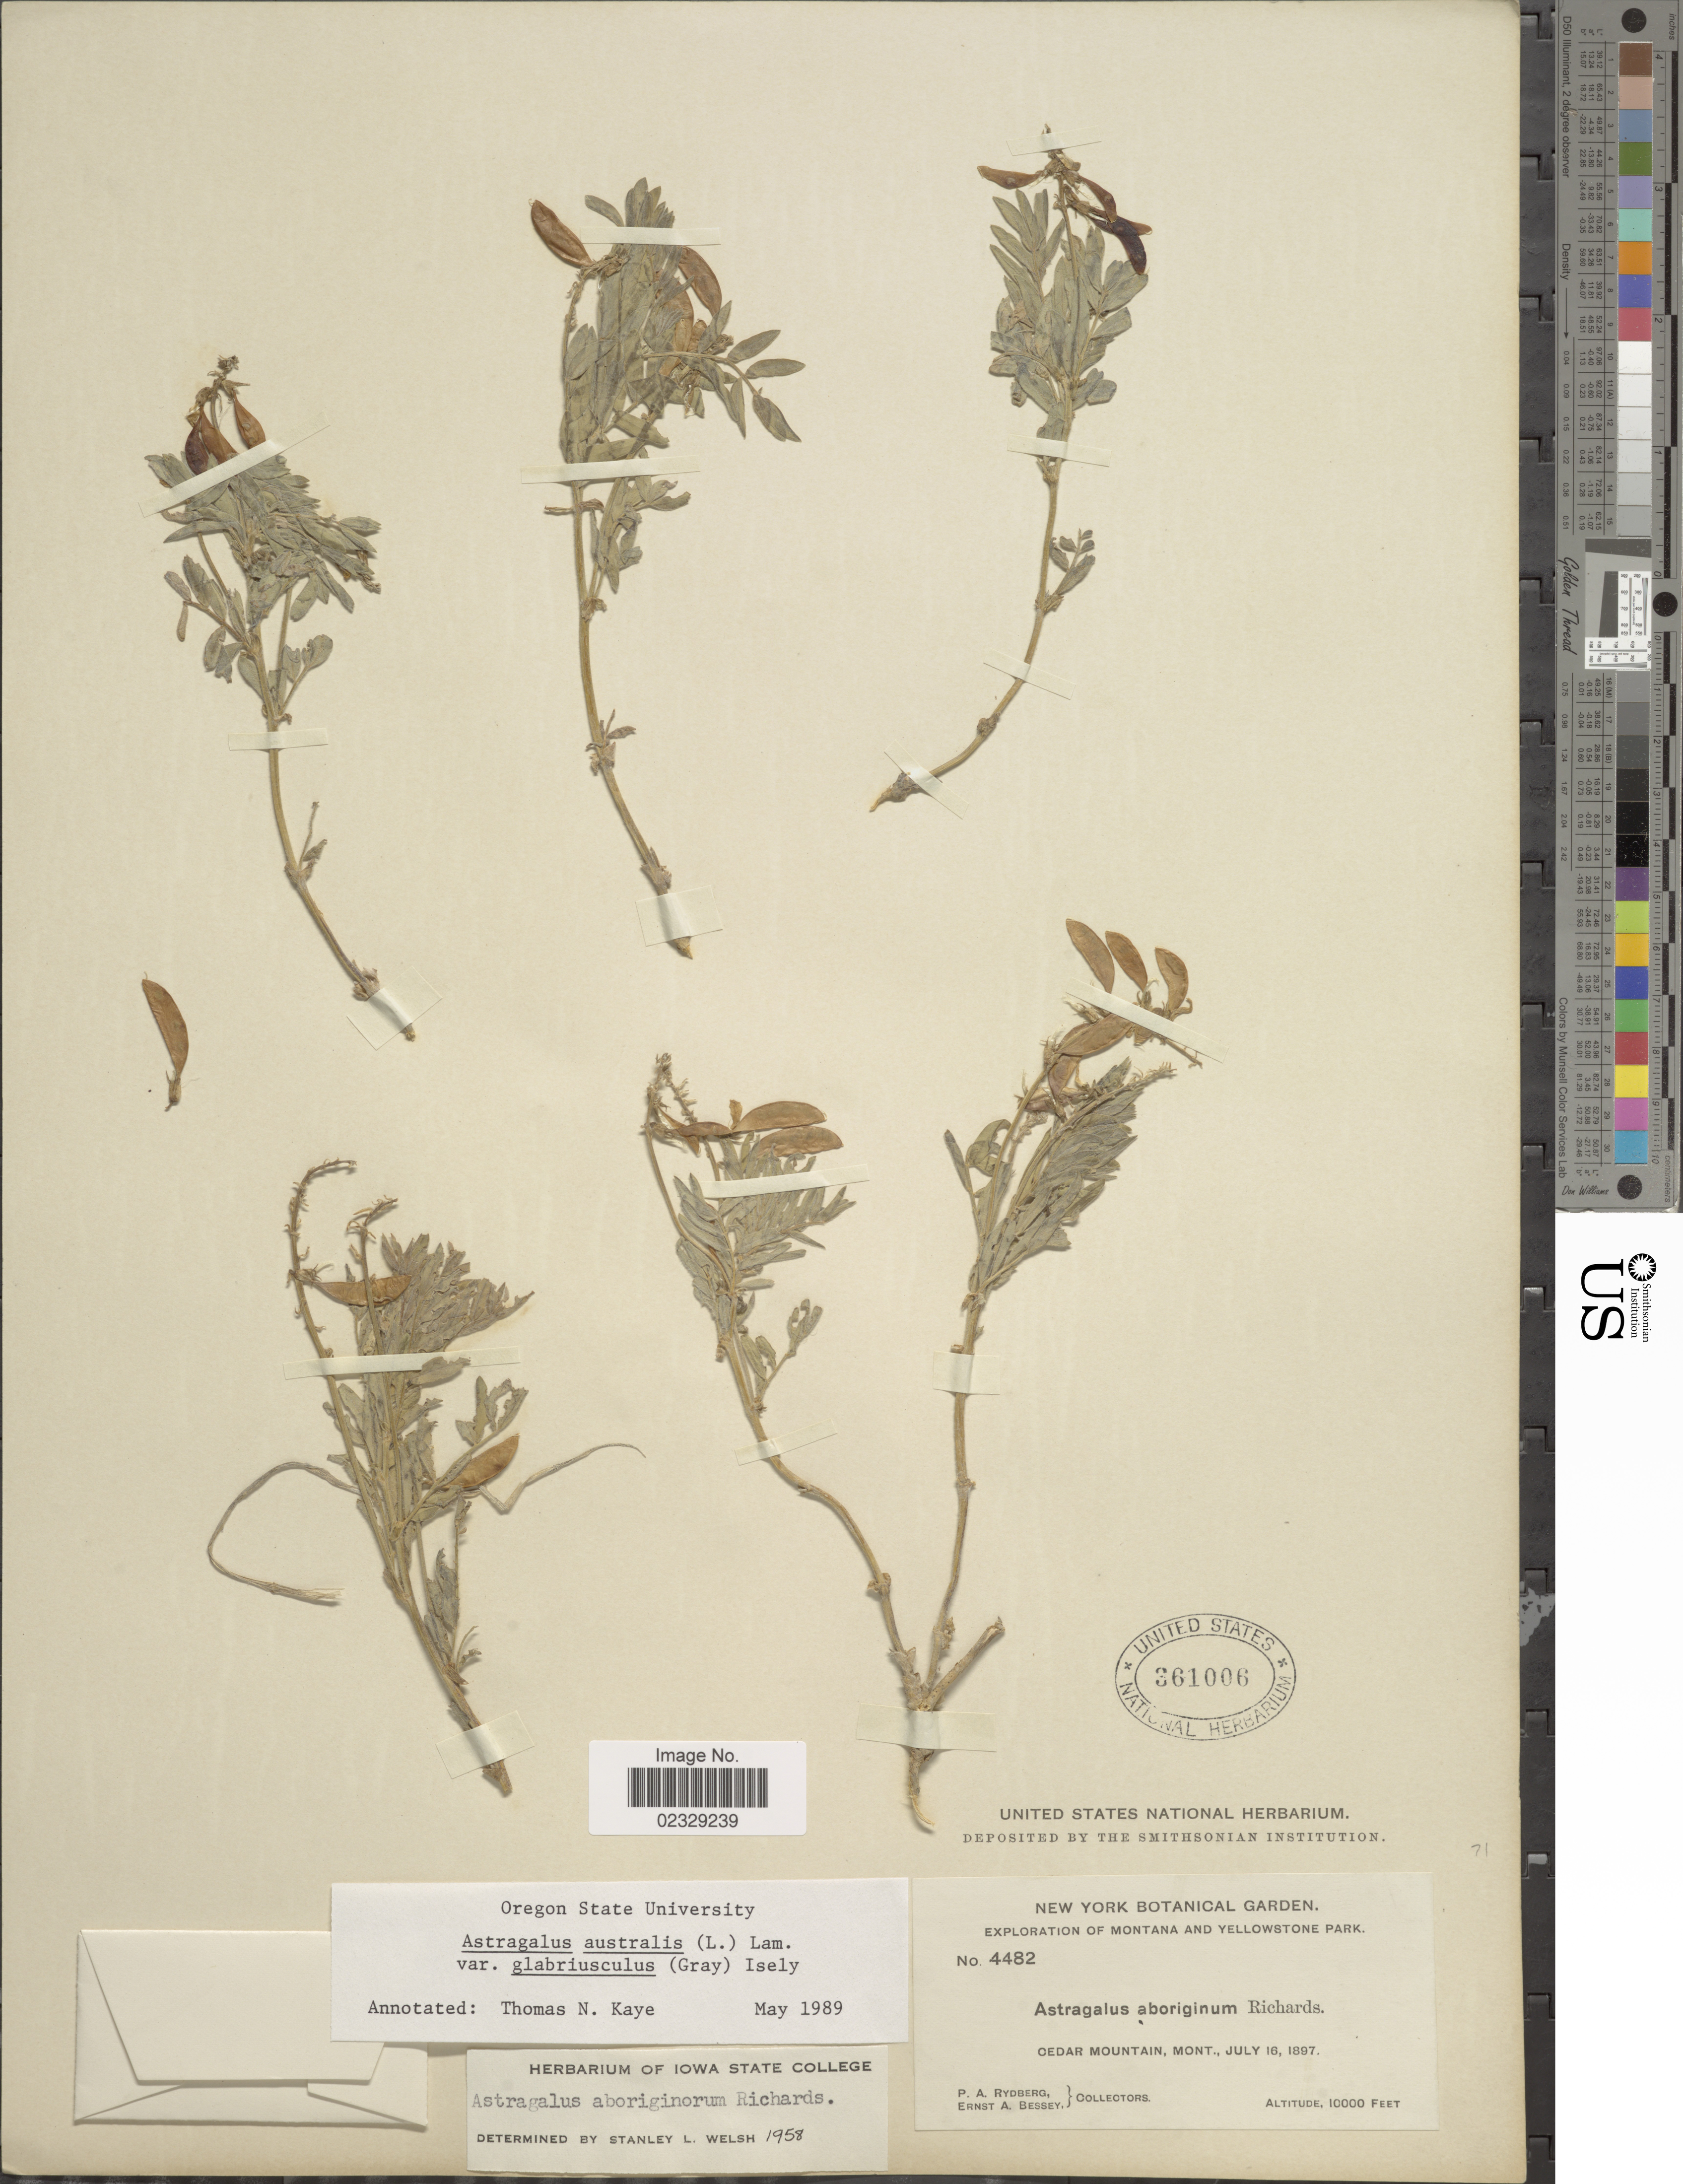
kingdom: Plantae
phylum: Tracheophyta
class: Magnoliopsida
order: Fabales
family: Fabaceae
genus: Astragalus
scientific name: Astragalus australis var. glabriusculus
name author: (Hook.) Isley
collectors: P. A. Rydberg & E. A. Bessey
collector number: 4482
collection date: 1897-07-16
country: United States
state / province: Montana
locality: Yellowstone Park, Cedar Mountain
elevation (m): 3048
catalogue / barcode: US 361006